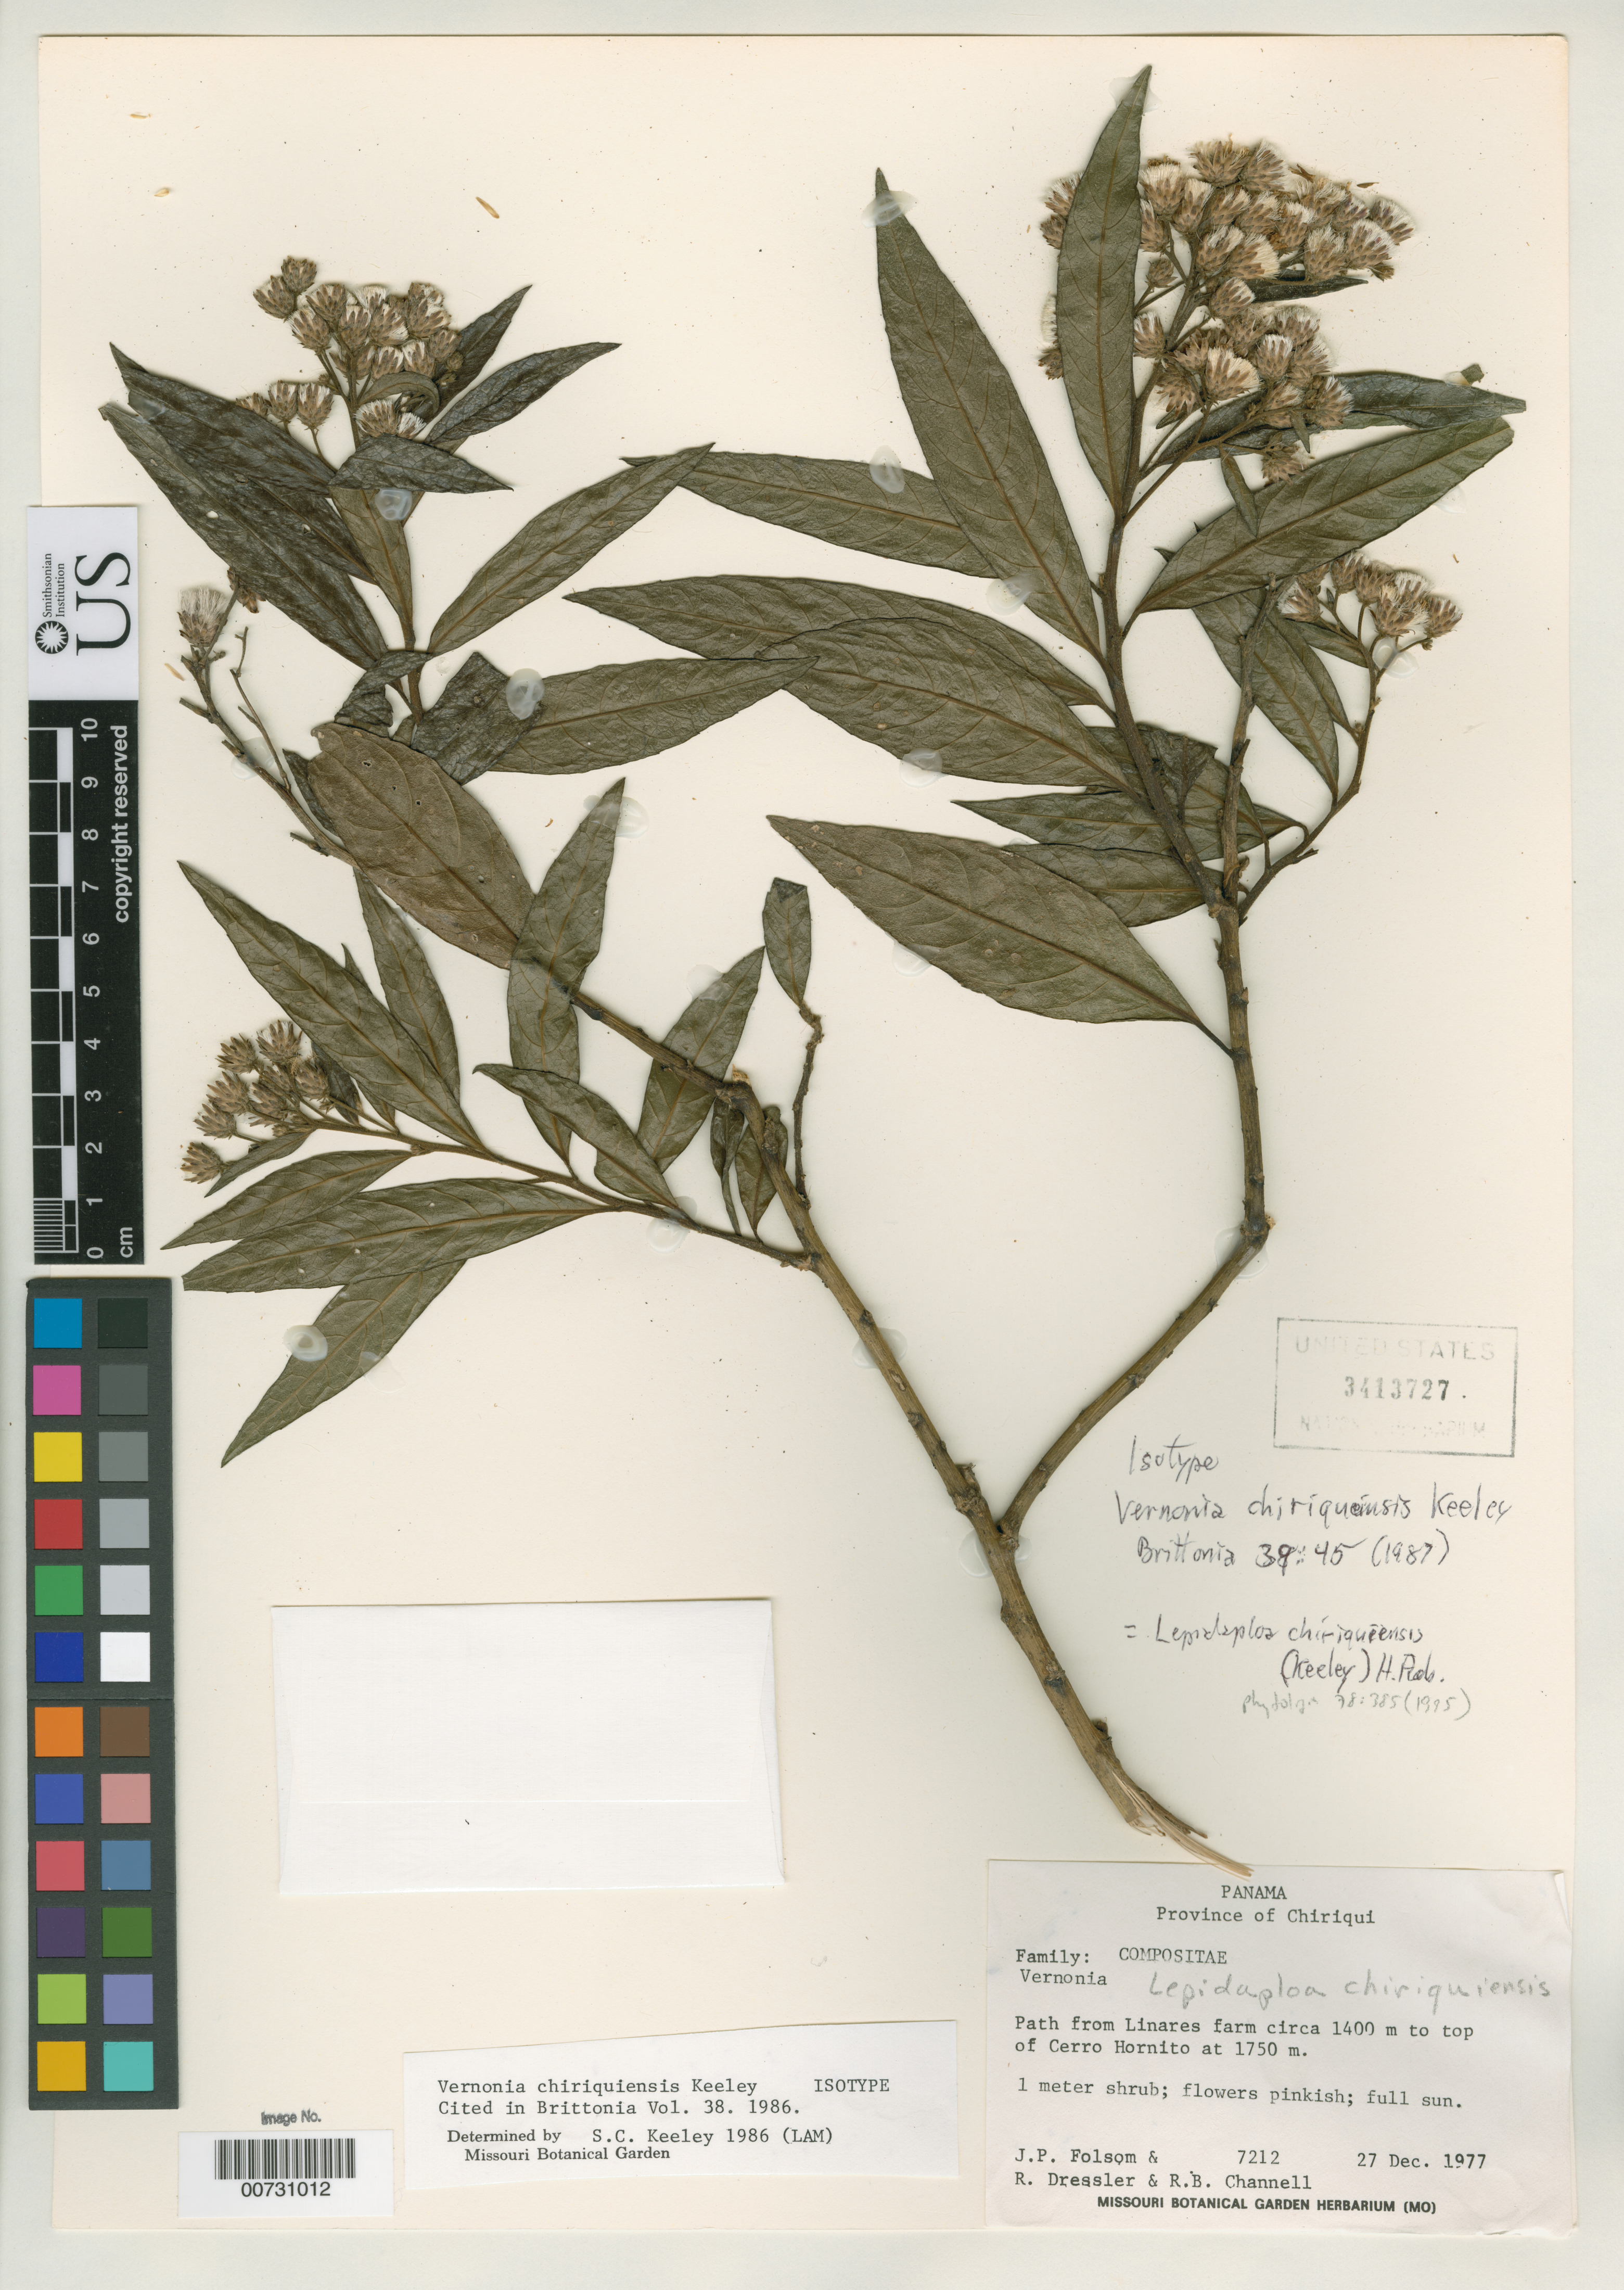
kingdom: Plantae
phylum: Tracheophyta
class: Magnoliopsida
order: Asterales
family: Asteraceae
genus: Vernonia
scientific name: Vernonia chiriquiensis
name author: Keeley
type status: Isotype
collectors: J. P. Folsom, R. Dressler & R. B. Channell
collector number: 7212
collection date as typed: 27 Dec 1977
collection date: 1977-12-27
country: Panama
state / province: Chiriquí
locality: Path from Linares farm circa 1400 m to top of Cerro Hornito at 1750 m.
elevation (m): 1400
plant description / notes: Collection cited 1995 by H. Robinson, Phytologia 78: 385.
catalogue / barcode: US 3413727